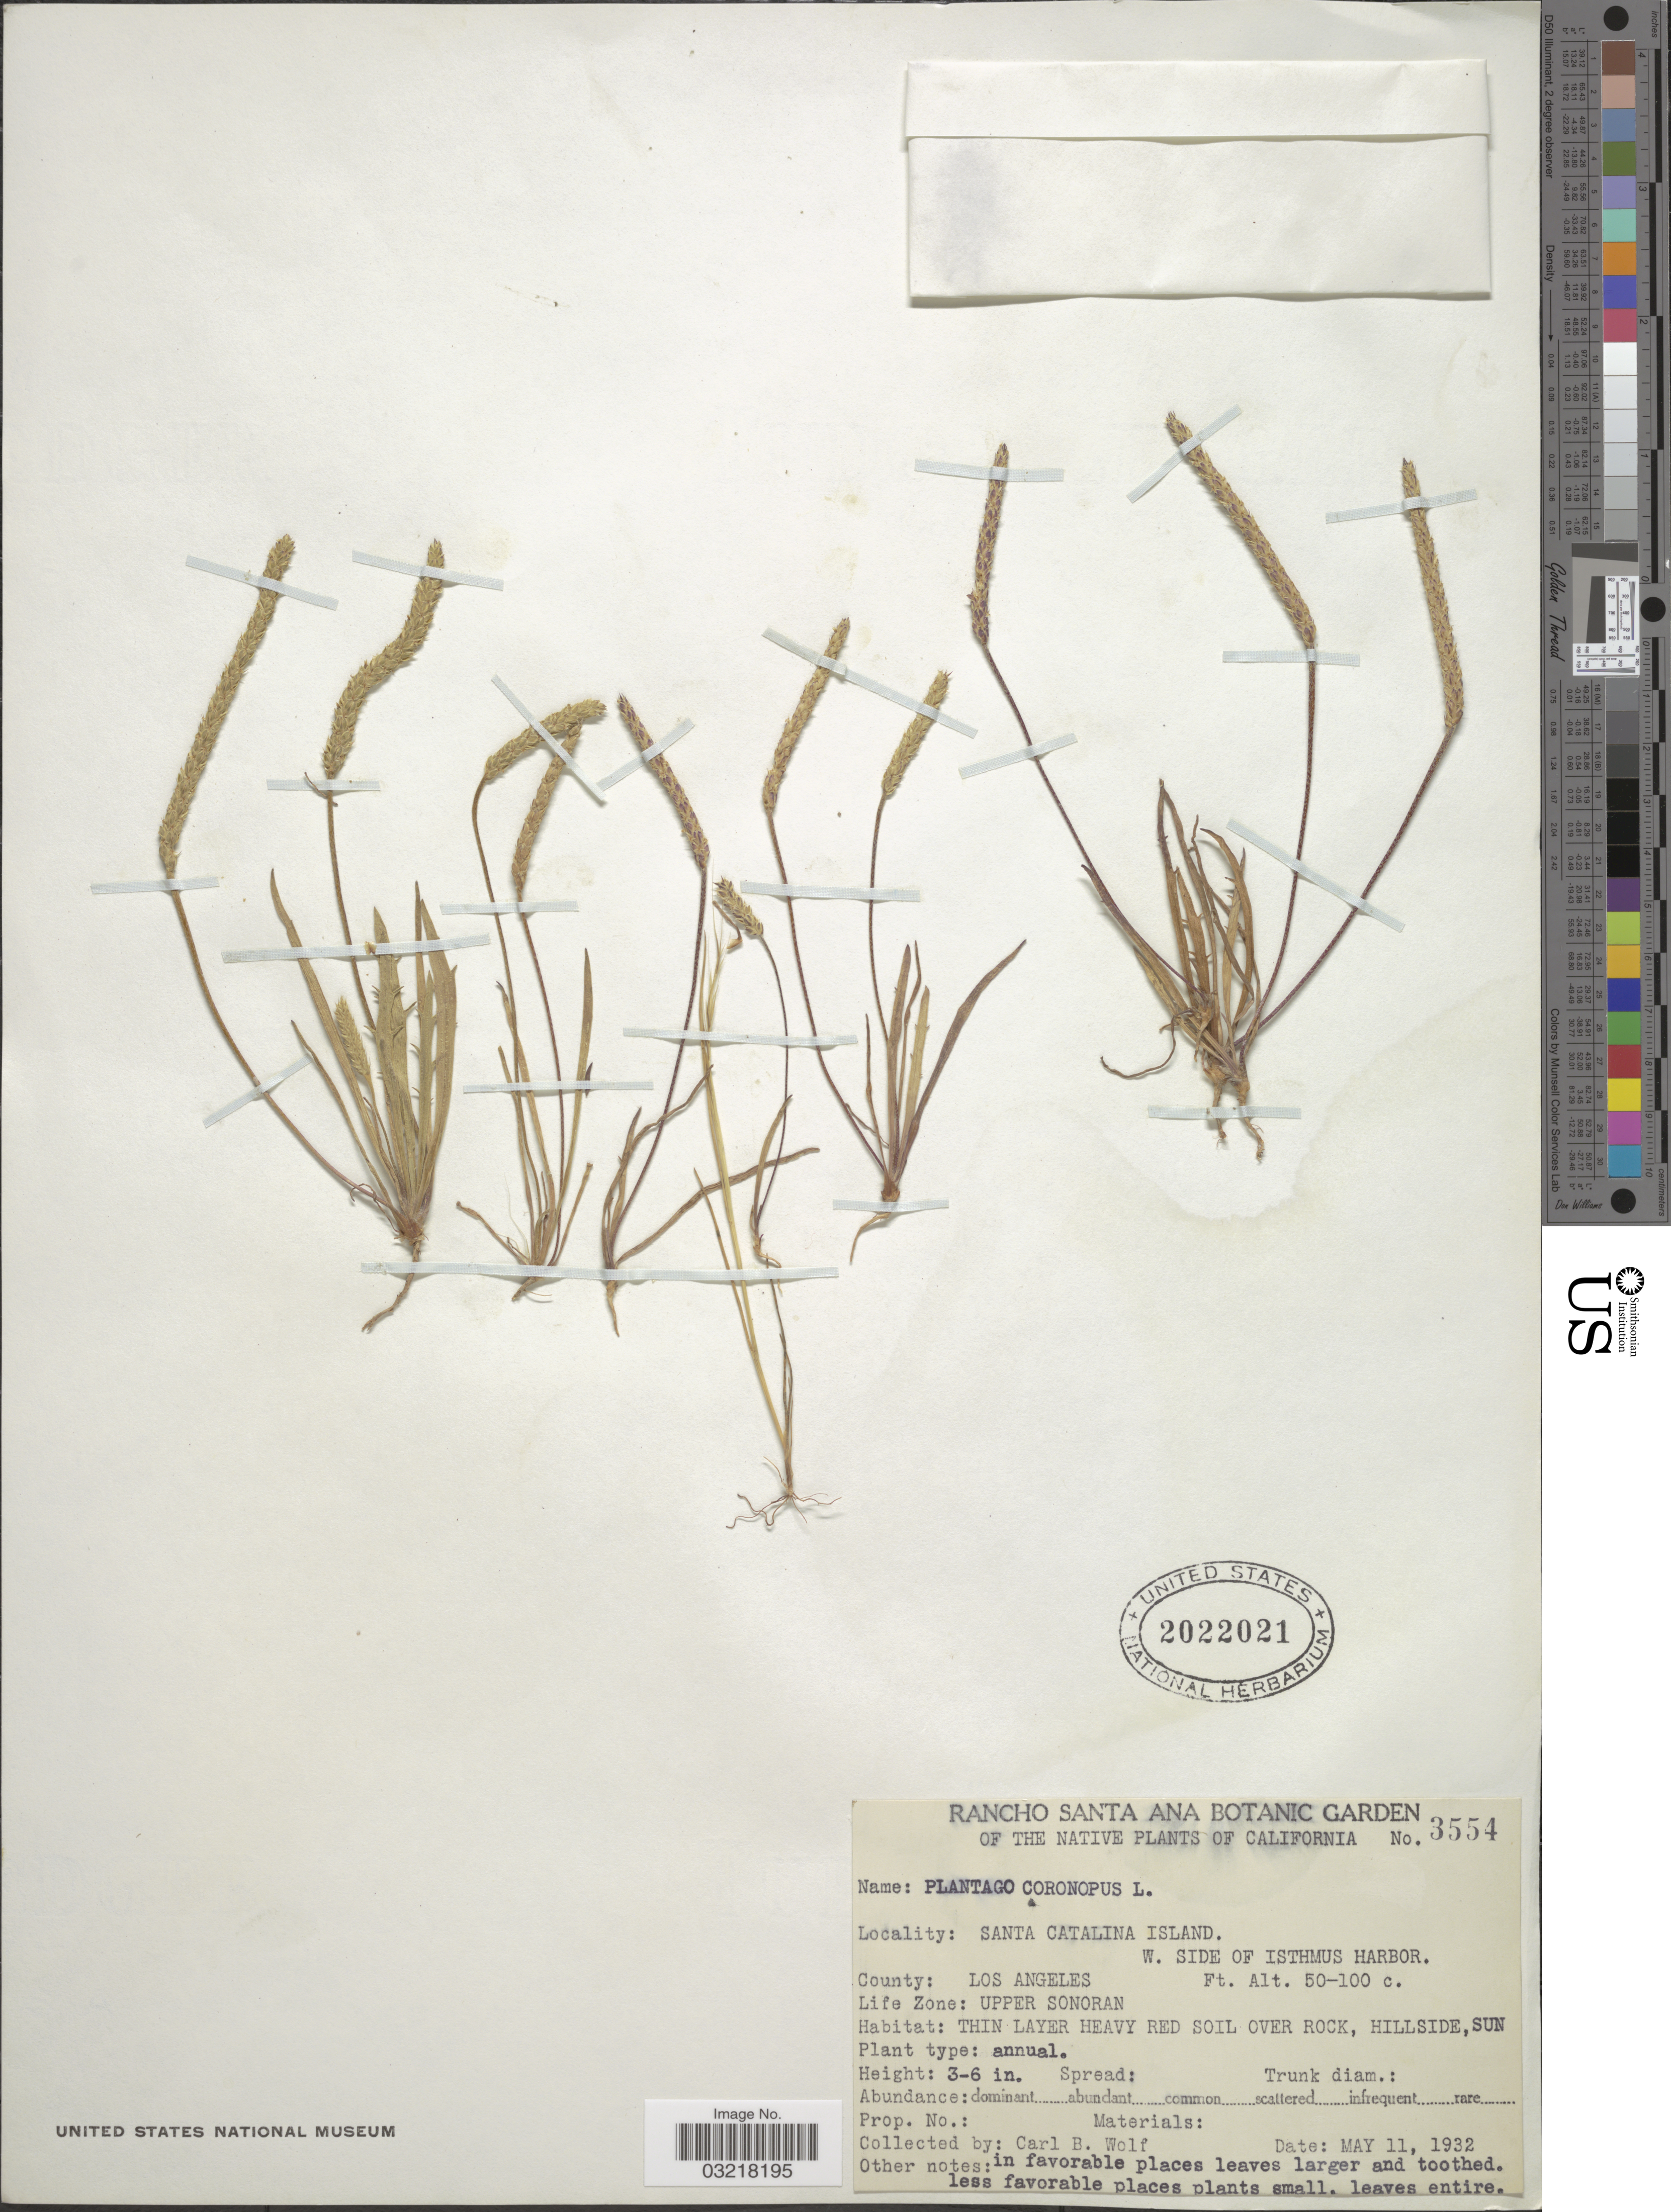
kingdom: Plantae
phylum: Tracheophyta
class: Magnoliopsida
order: Lamiales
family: Plantaginaceae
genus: Plantago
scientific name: Plantago coronopus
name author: L.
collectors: C. B. Wolf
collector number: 3554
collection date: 1932-05-11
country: United States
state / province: California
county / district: Los Angeles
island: Santa Catalina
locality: Santa Catalina Island. W. Side of Isthmus Harbor. County: Los Angeles. Life Zone: Upper Sonoran.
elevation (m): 15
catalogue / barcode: US 2022021